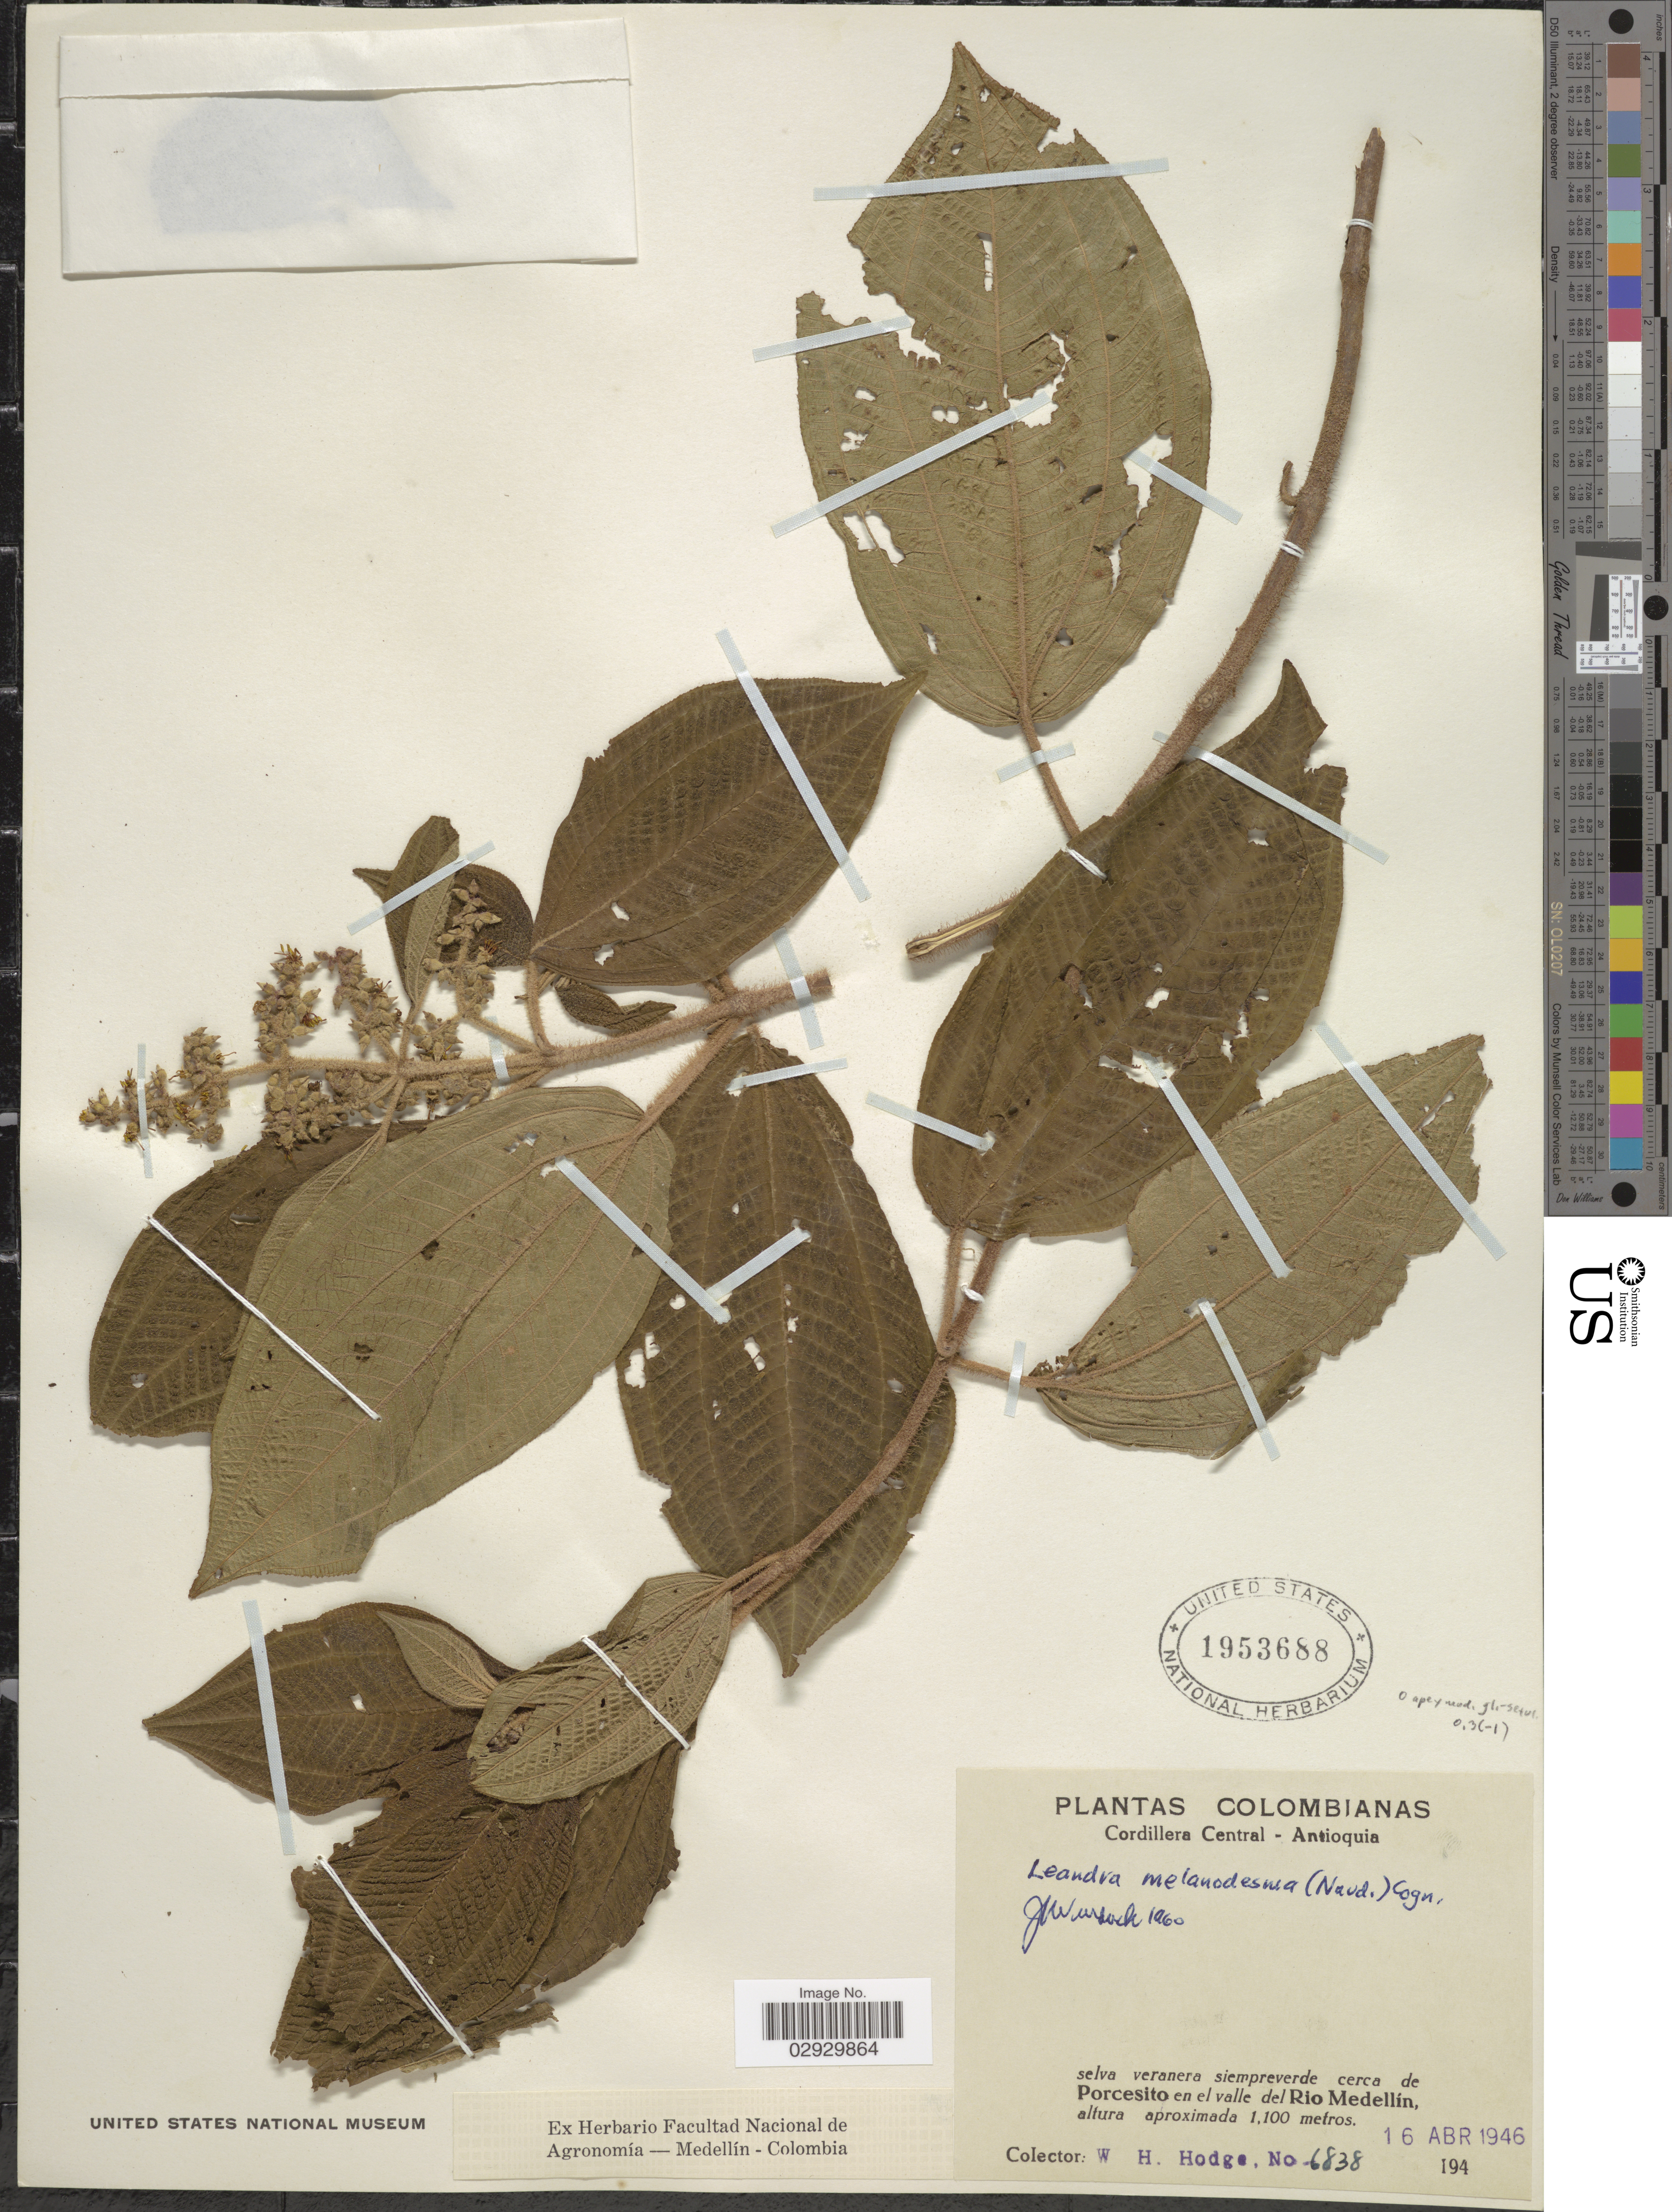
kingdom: Plantae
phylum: Tracheophyta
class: Magnoliopsida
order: Myrtales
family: Melastomataceae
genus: Leandra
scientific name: Leandra melanodesma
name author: (Naudin) Cogn.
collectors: W. Hodge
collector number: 6838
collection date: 1946-04-16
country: Colombia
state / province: Antioquia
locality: Cordillera Central, selva veranera siempreverde cerca de Porcesito en el valle del Rio Medellín.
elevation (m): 1100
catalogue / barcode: US 1953688